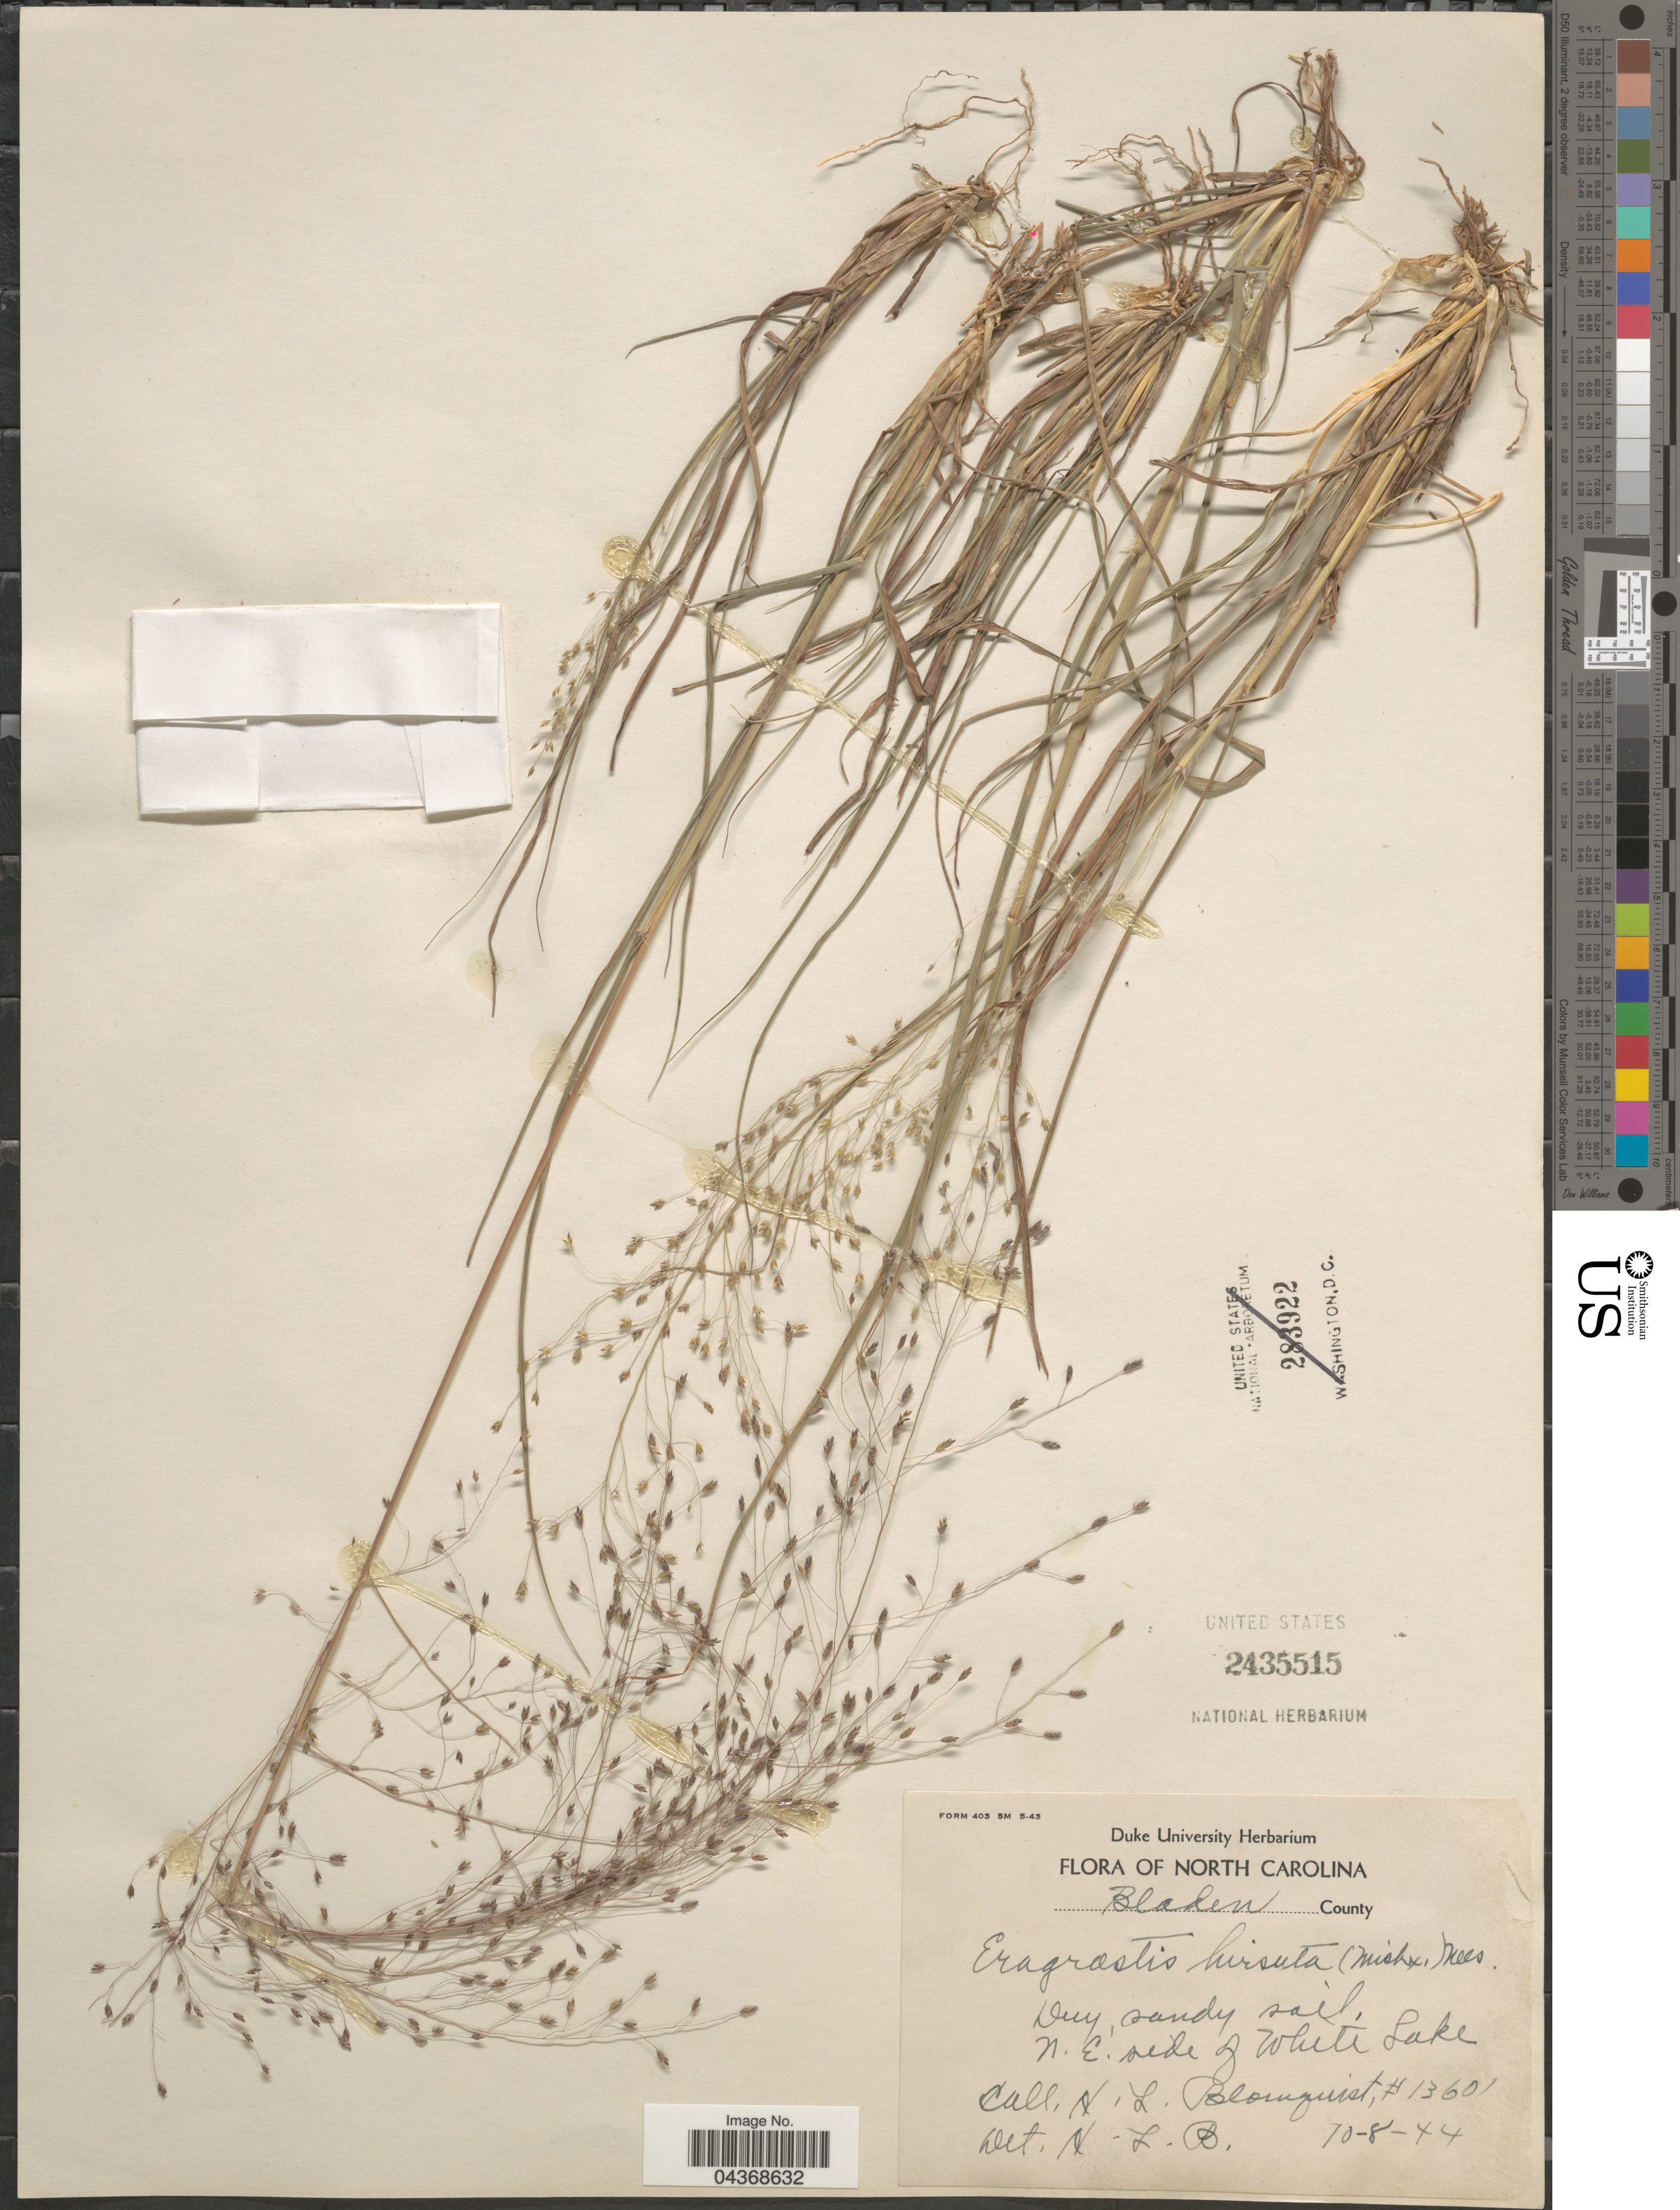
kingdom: Plantae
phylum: Tracheophyta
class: Liliopsida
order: Poales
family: Poaceae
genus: Eragrostis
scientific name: Eragrostis hirsuta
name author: (Michx.) Nees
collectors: H. Blomquist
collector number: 13601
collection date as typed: Transcribed d/m/y: 8/10/44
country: United States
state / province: North Carolina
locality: Bladen County. N. E. side of White Lake.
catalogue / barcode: US 2435515